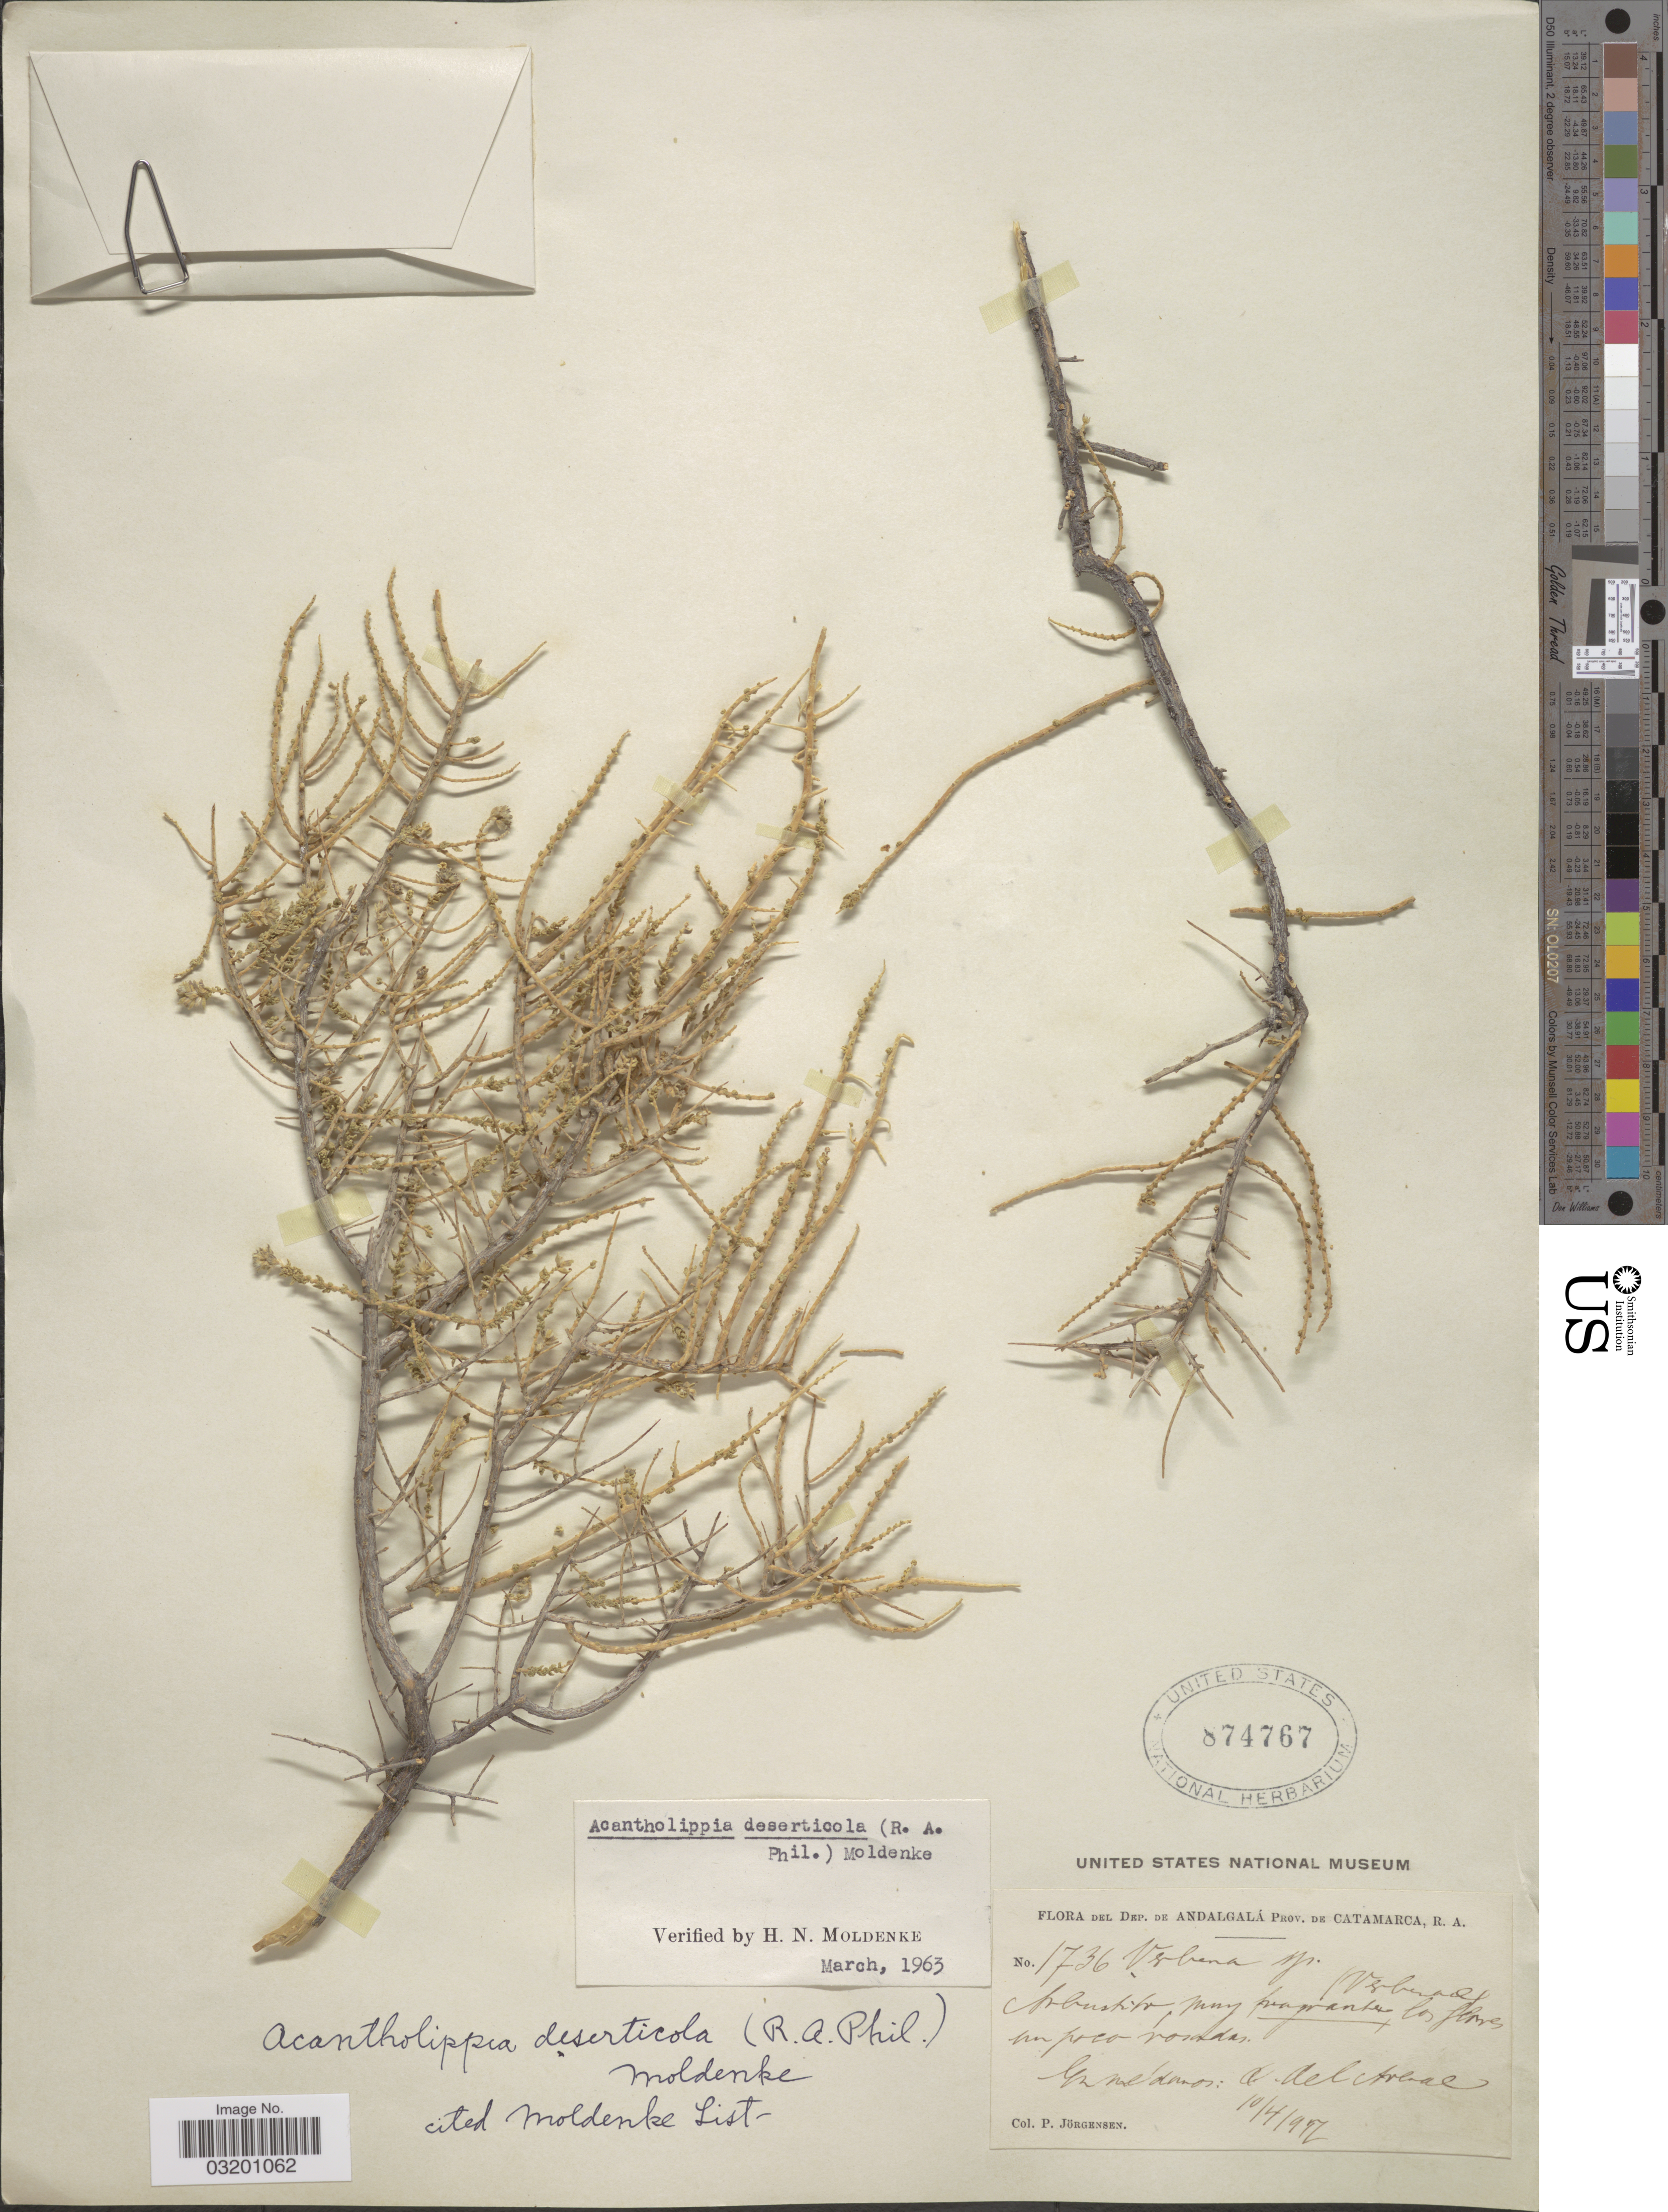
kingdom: Plantae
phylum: Tracheophyta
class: Magnoliopsida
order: Lamiales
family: Verbenaceae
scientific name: Acantholippa hastulata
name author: Griseb.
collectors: P. Jurgensen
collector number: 1736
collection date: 1917-04-10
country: Argentina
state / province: Catamarca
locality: Dep. de Andalgalá. Del Arenal.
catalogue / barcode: US 874767